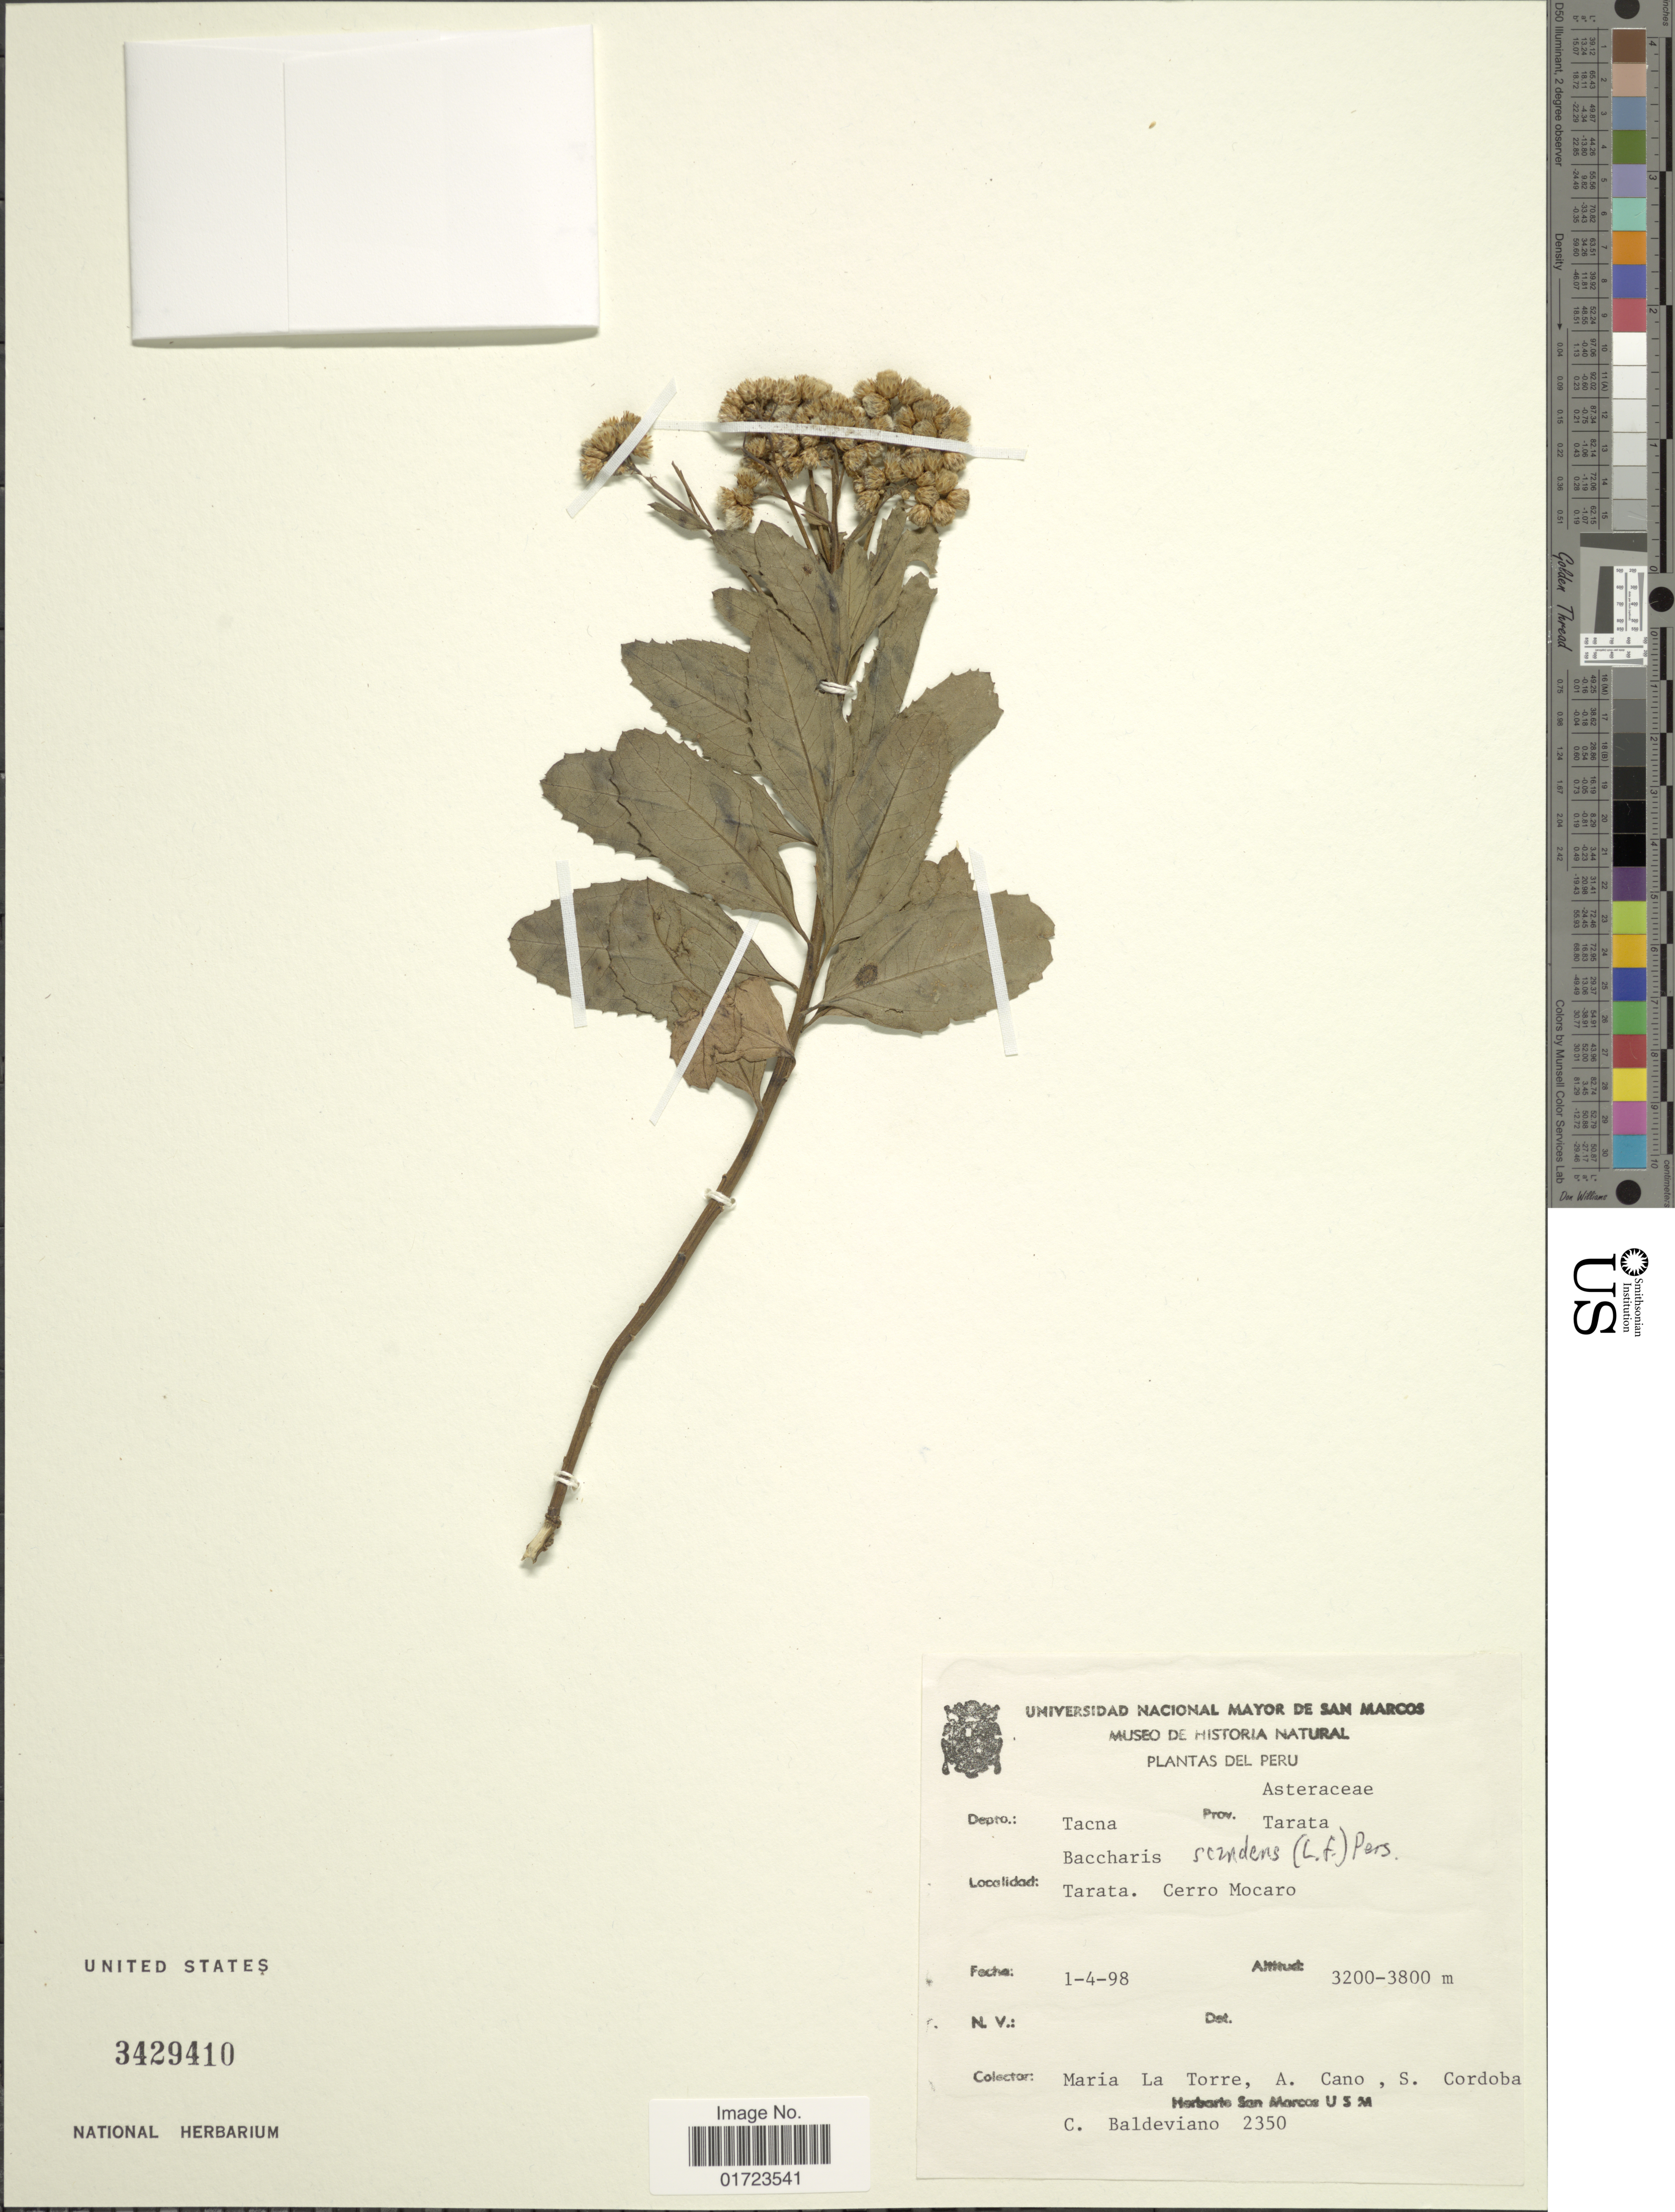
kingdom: Plantae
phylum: Tracheophyta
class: Magnoliopsida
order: Asterales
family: Asteraceae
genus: Baccharis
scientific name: Baccharis scandens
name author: (Ruiz & Pav.) Pers.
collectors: M. I. La Torre, A. Cano, S. Cordoba & C. Baldeviano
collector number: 2350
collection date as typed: Transcribed d/m/y: 1/4/98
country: Peru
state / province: Tacna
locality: Depto.:Tacna, Prov. Tarata. Tarata, Cerro Mocaro.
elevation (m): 3200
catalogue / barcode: US 3429410